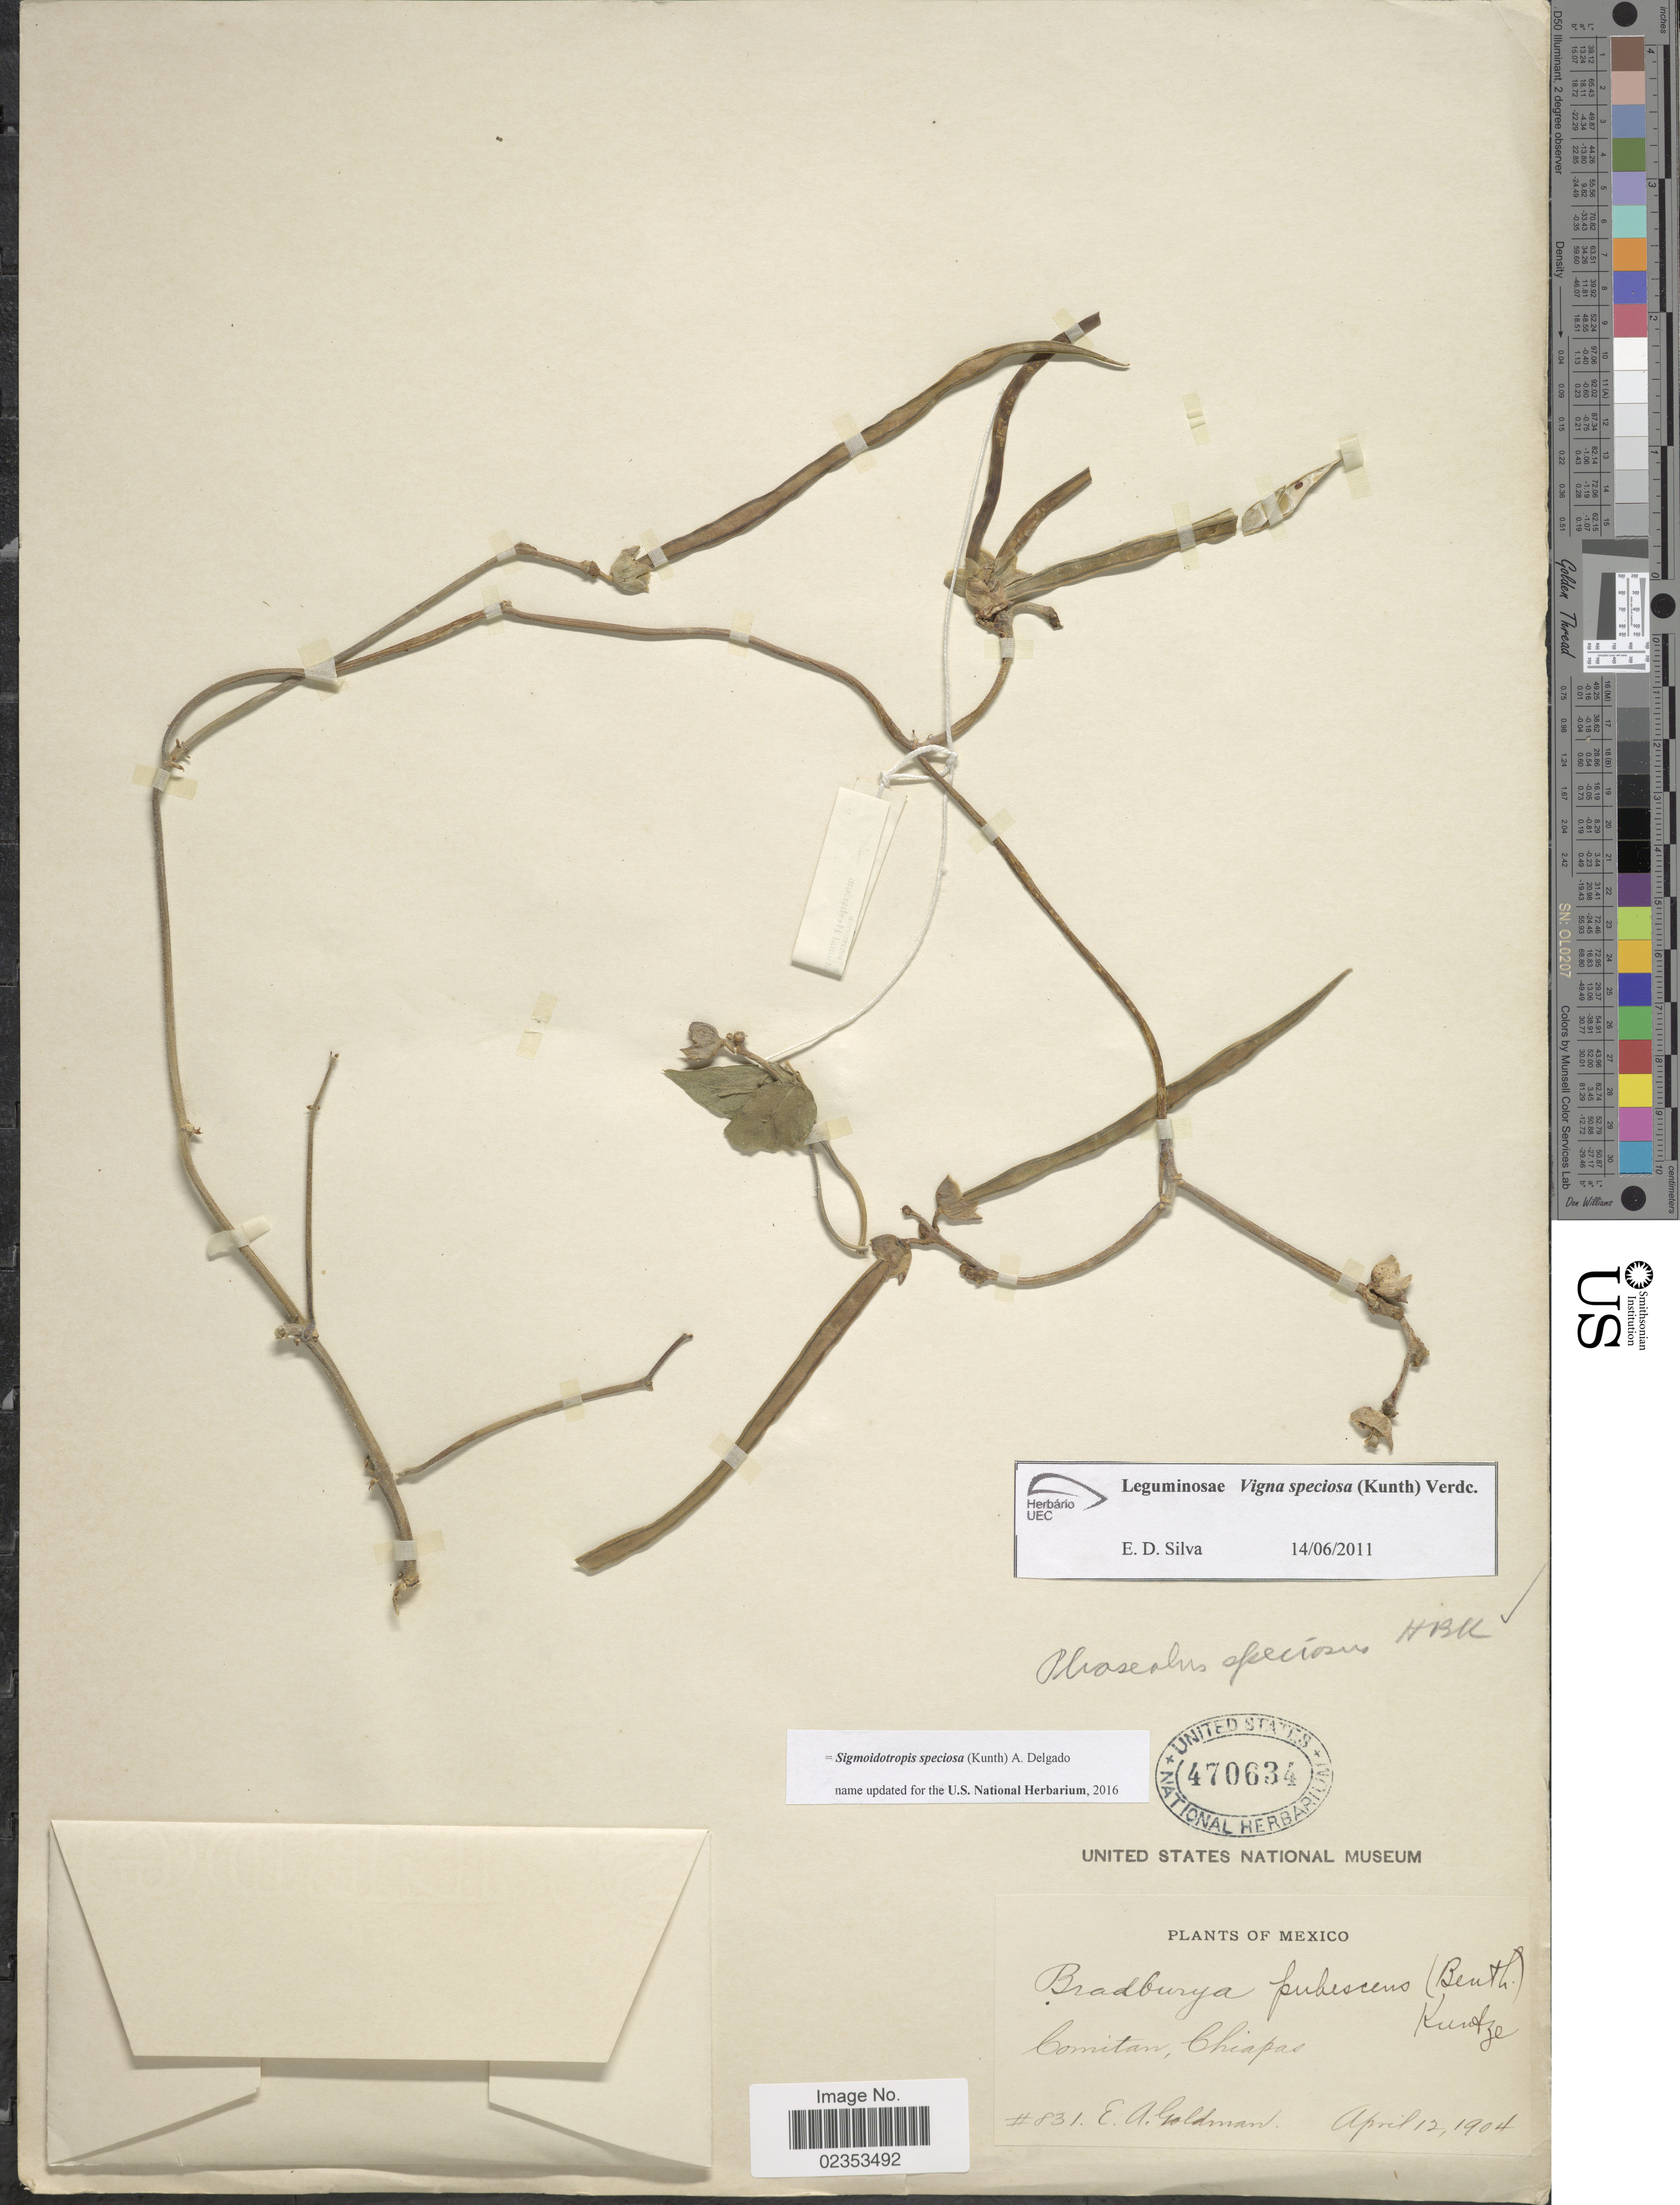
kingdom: Plantae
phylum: Tracheophyta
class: Magnoliopsida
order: Fabales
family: Fabaceae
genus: Sigmoidotropis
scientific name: Sigmoidotropis speciosa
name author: (Kunth) A. Delgado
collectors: E. A. Goldman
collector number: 831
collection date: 1904-04-12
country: Mexico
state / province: Chiapas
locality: Comitan.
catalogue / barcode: US 470634